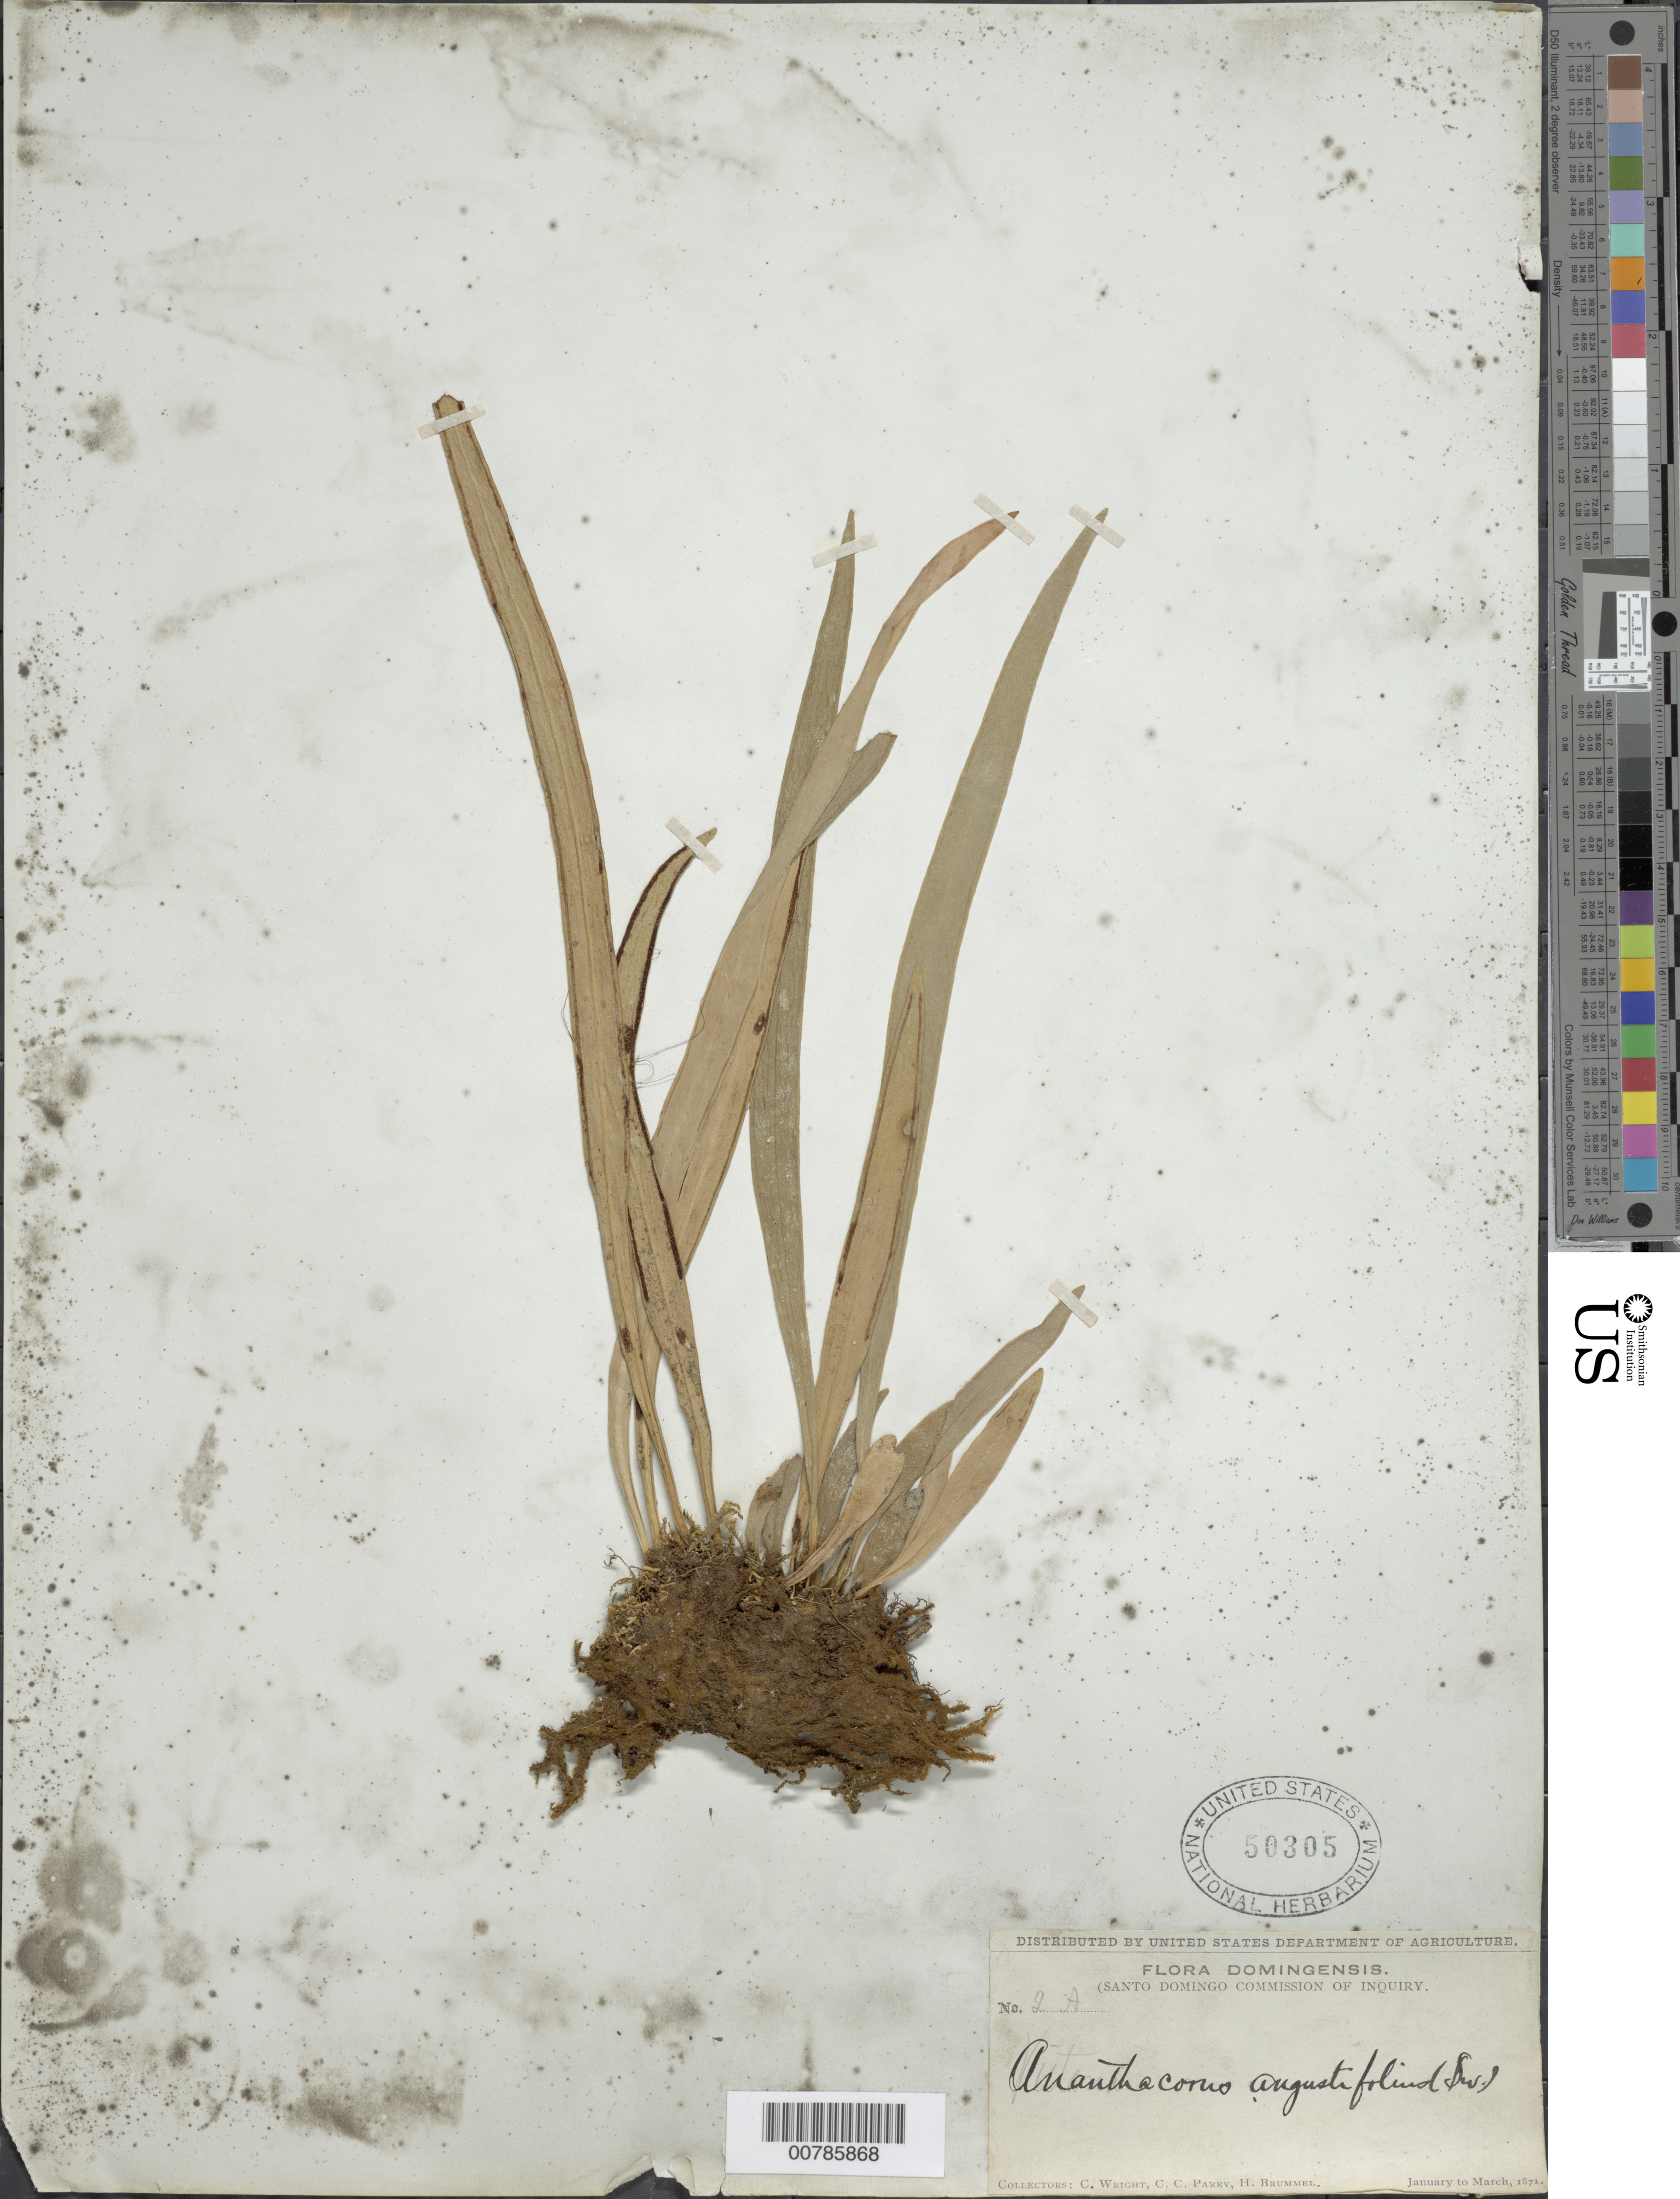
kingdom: Plantae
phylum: Tracheophyta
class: Polypodiopsida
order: Polypodiales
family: Pteridaceae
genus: Ananthacorus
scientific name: Ananthacorus angustifolius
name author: (Sw.) Underw. & Maxon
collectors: C. Wright, C. C. Parry & H. Brummel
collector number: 2a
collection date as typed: Jan 1871 to -- Mar 1871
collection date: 1871-01/1871-03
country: Dominican Republic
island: Hispaniola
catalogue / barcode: US 50305